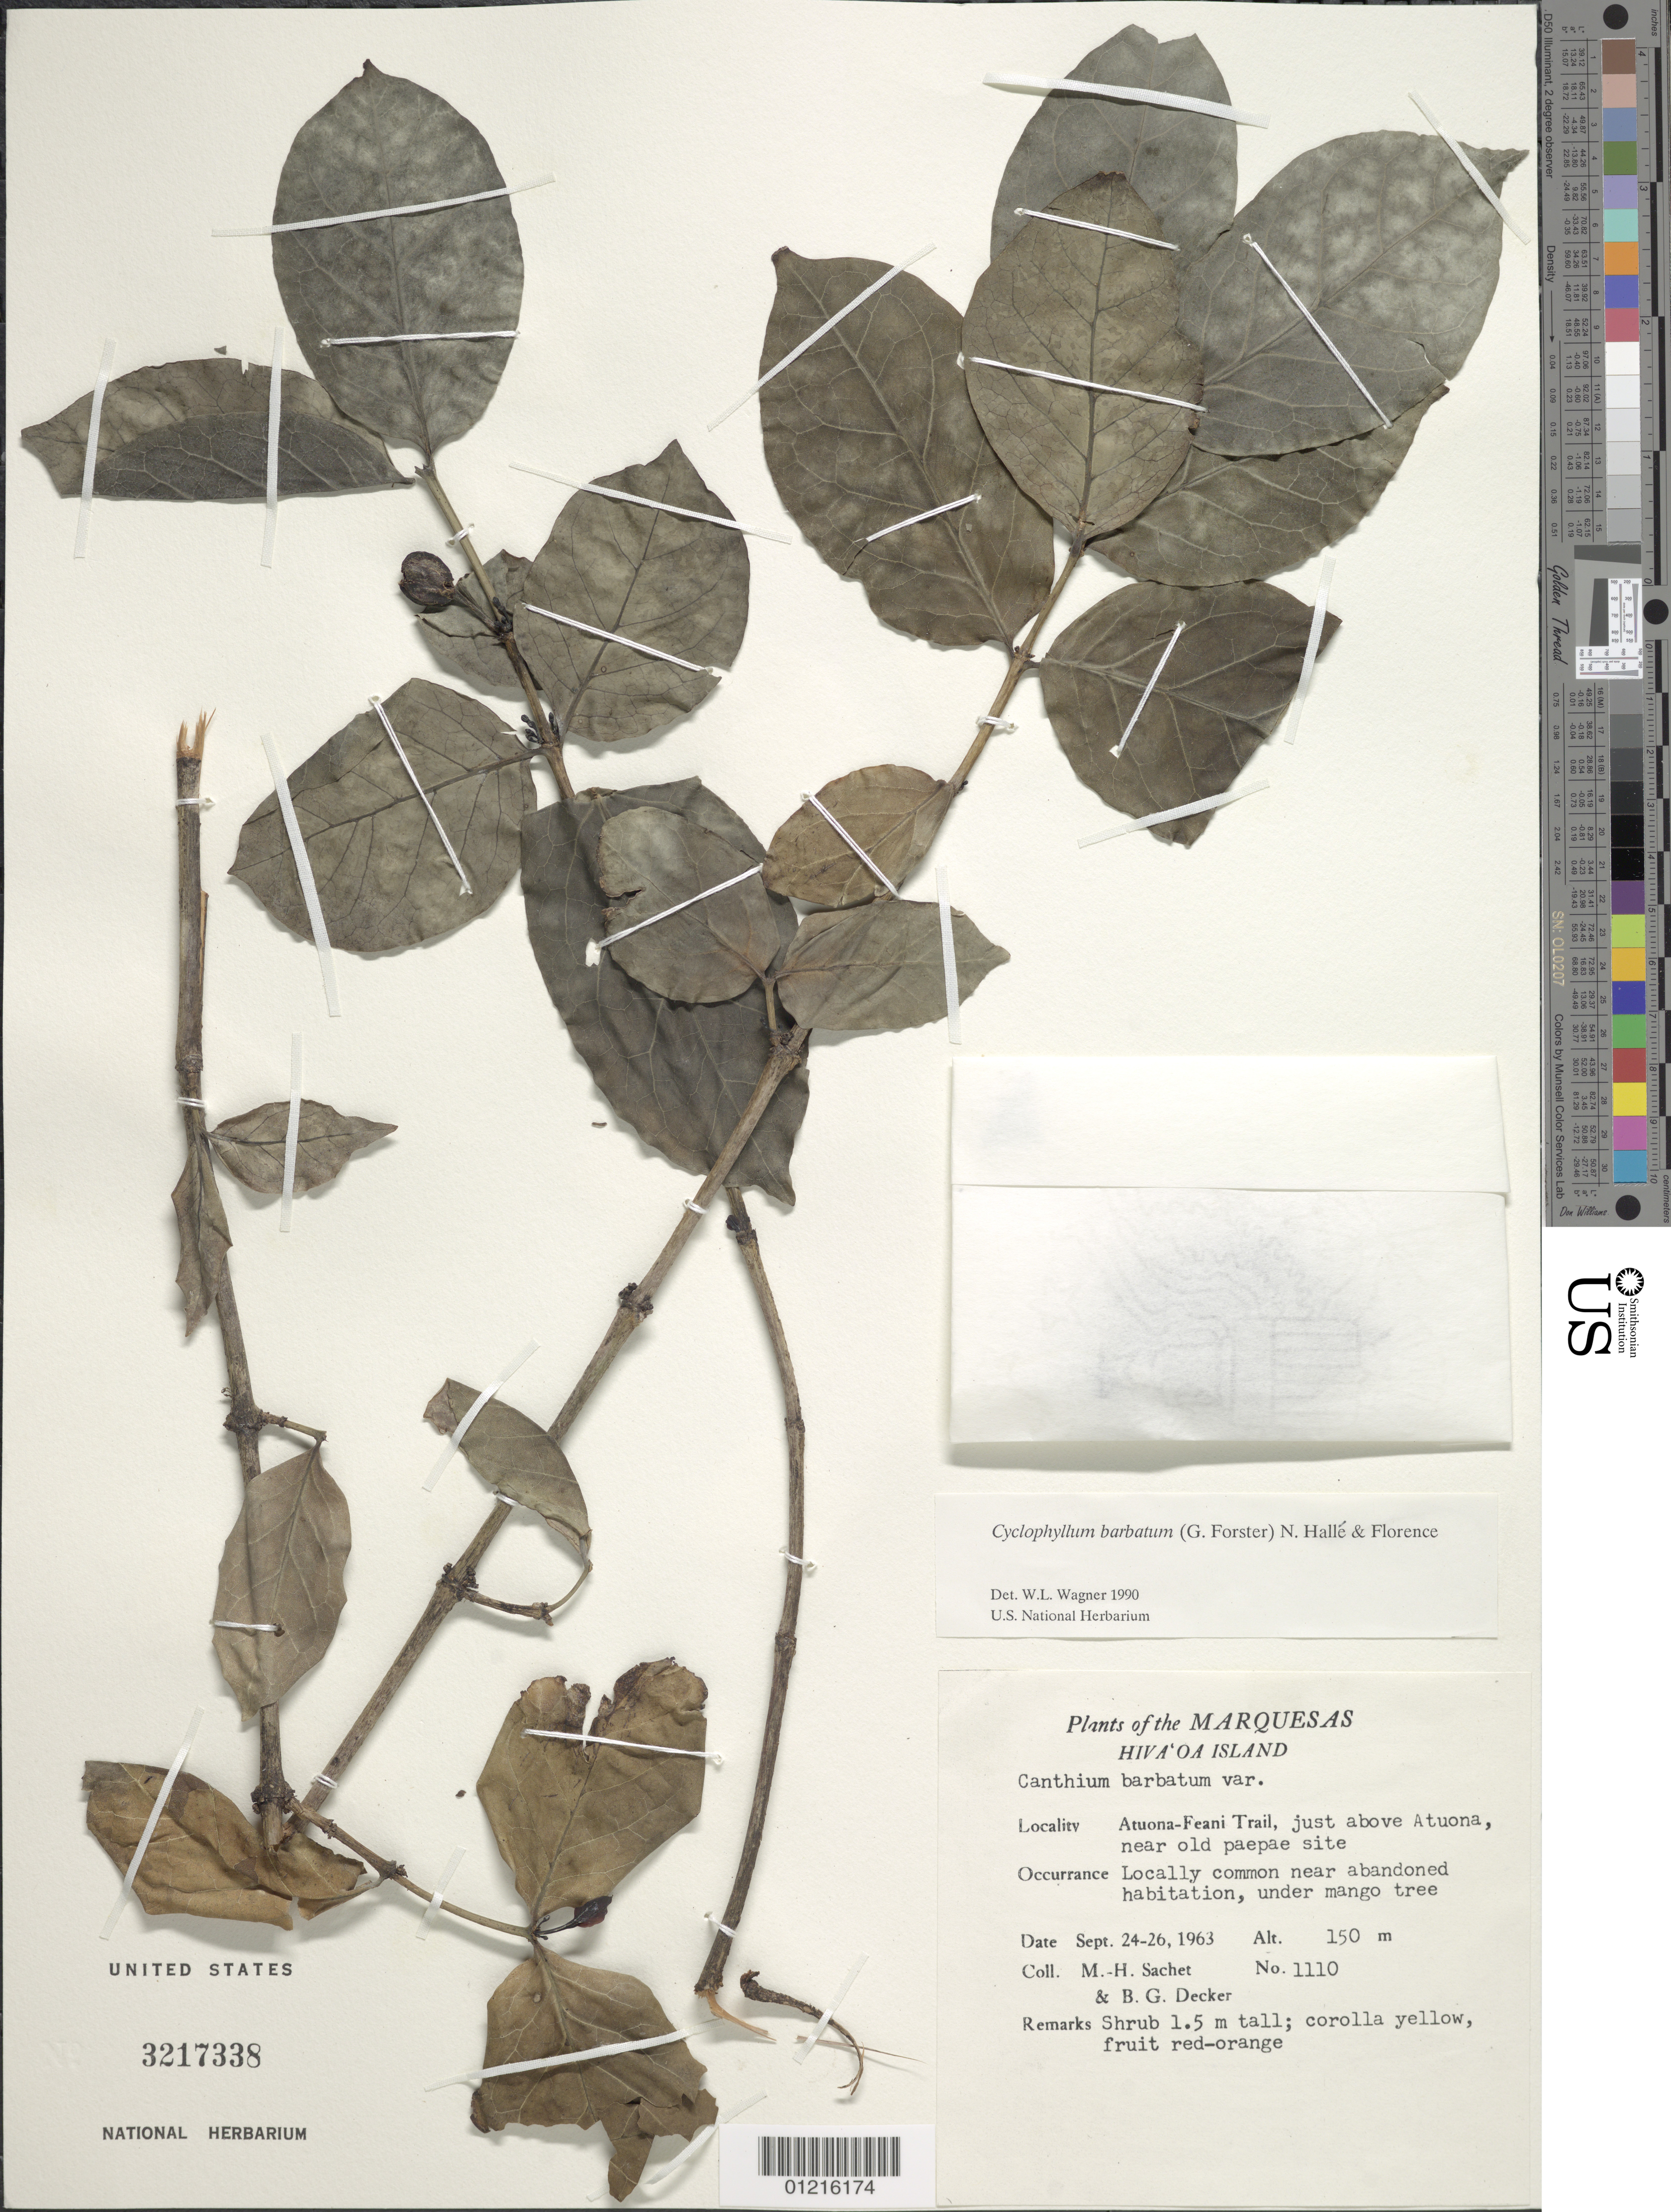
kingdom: Plantae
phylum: Tracheophyta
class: Magnoliopsida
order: Gentianales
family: Rubiaceae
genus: Cyclophyllum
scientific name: Cyclophyllum barbatum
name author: (G. Forst.) N. Hallé & J. Florence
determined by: Wagner, W. L., (BOT), Smithsonian Institution - National Museum of Natural History (UNITED STATES)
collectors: M.-H. Sachet & B. G. Decker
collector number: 1110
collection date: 1963-09-24/1963-09-26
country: French Polynesia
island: Hiva Oa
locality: Atuona-Feani Trail, just above Atuona, near old paepae site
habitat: Locally common near abandoned habitation, under mango tree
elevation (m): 150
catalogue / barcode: US 3217338